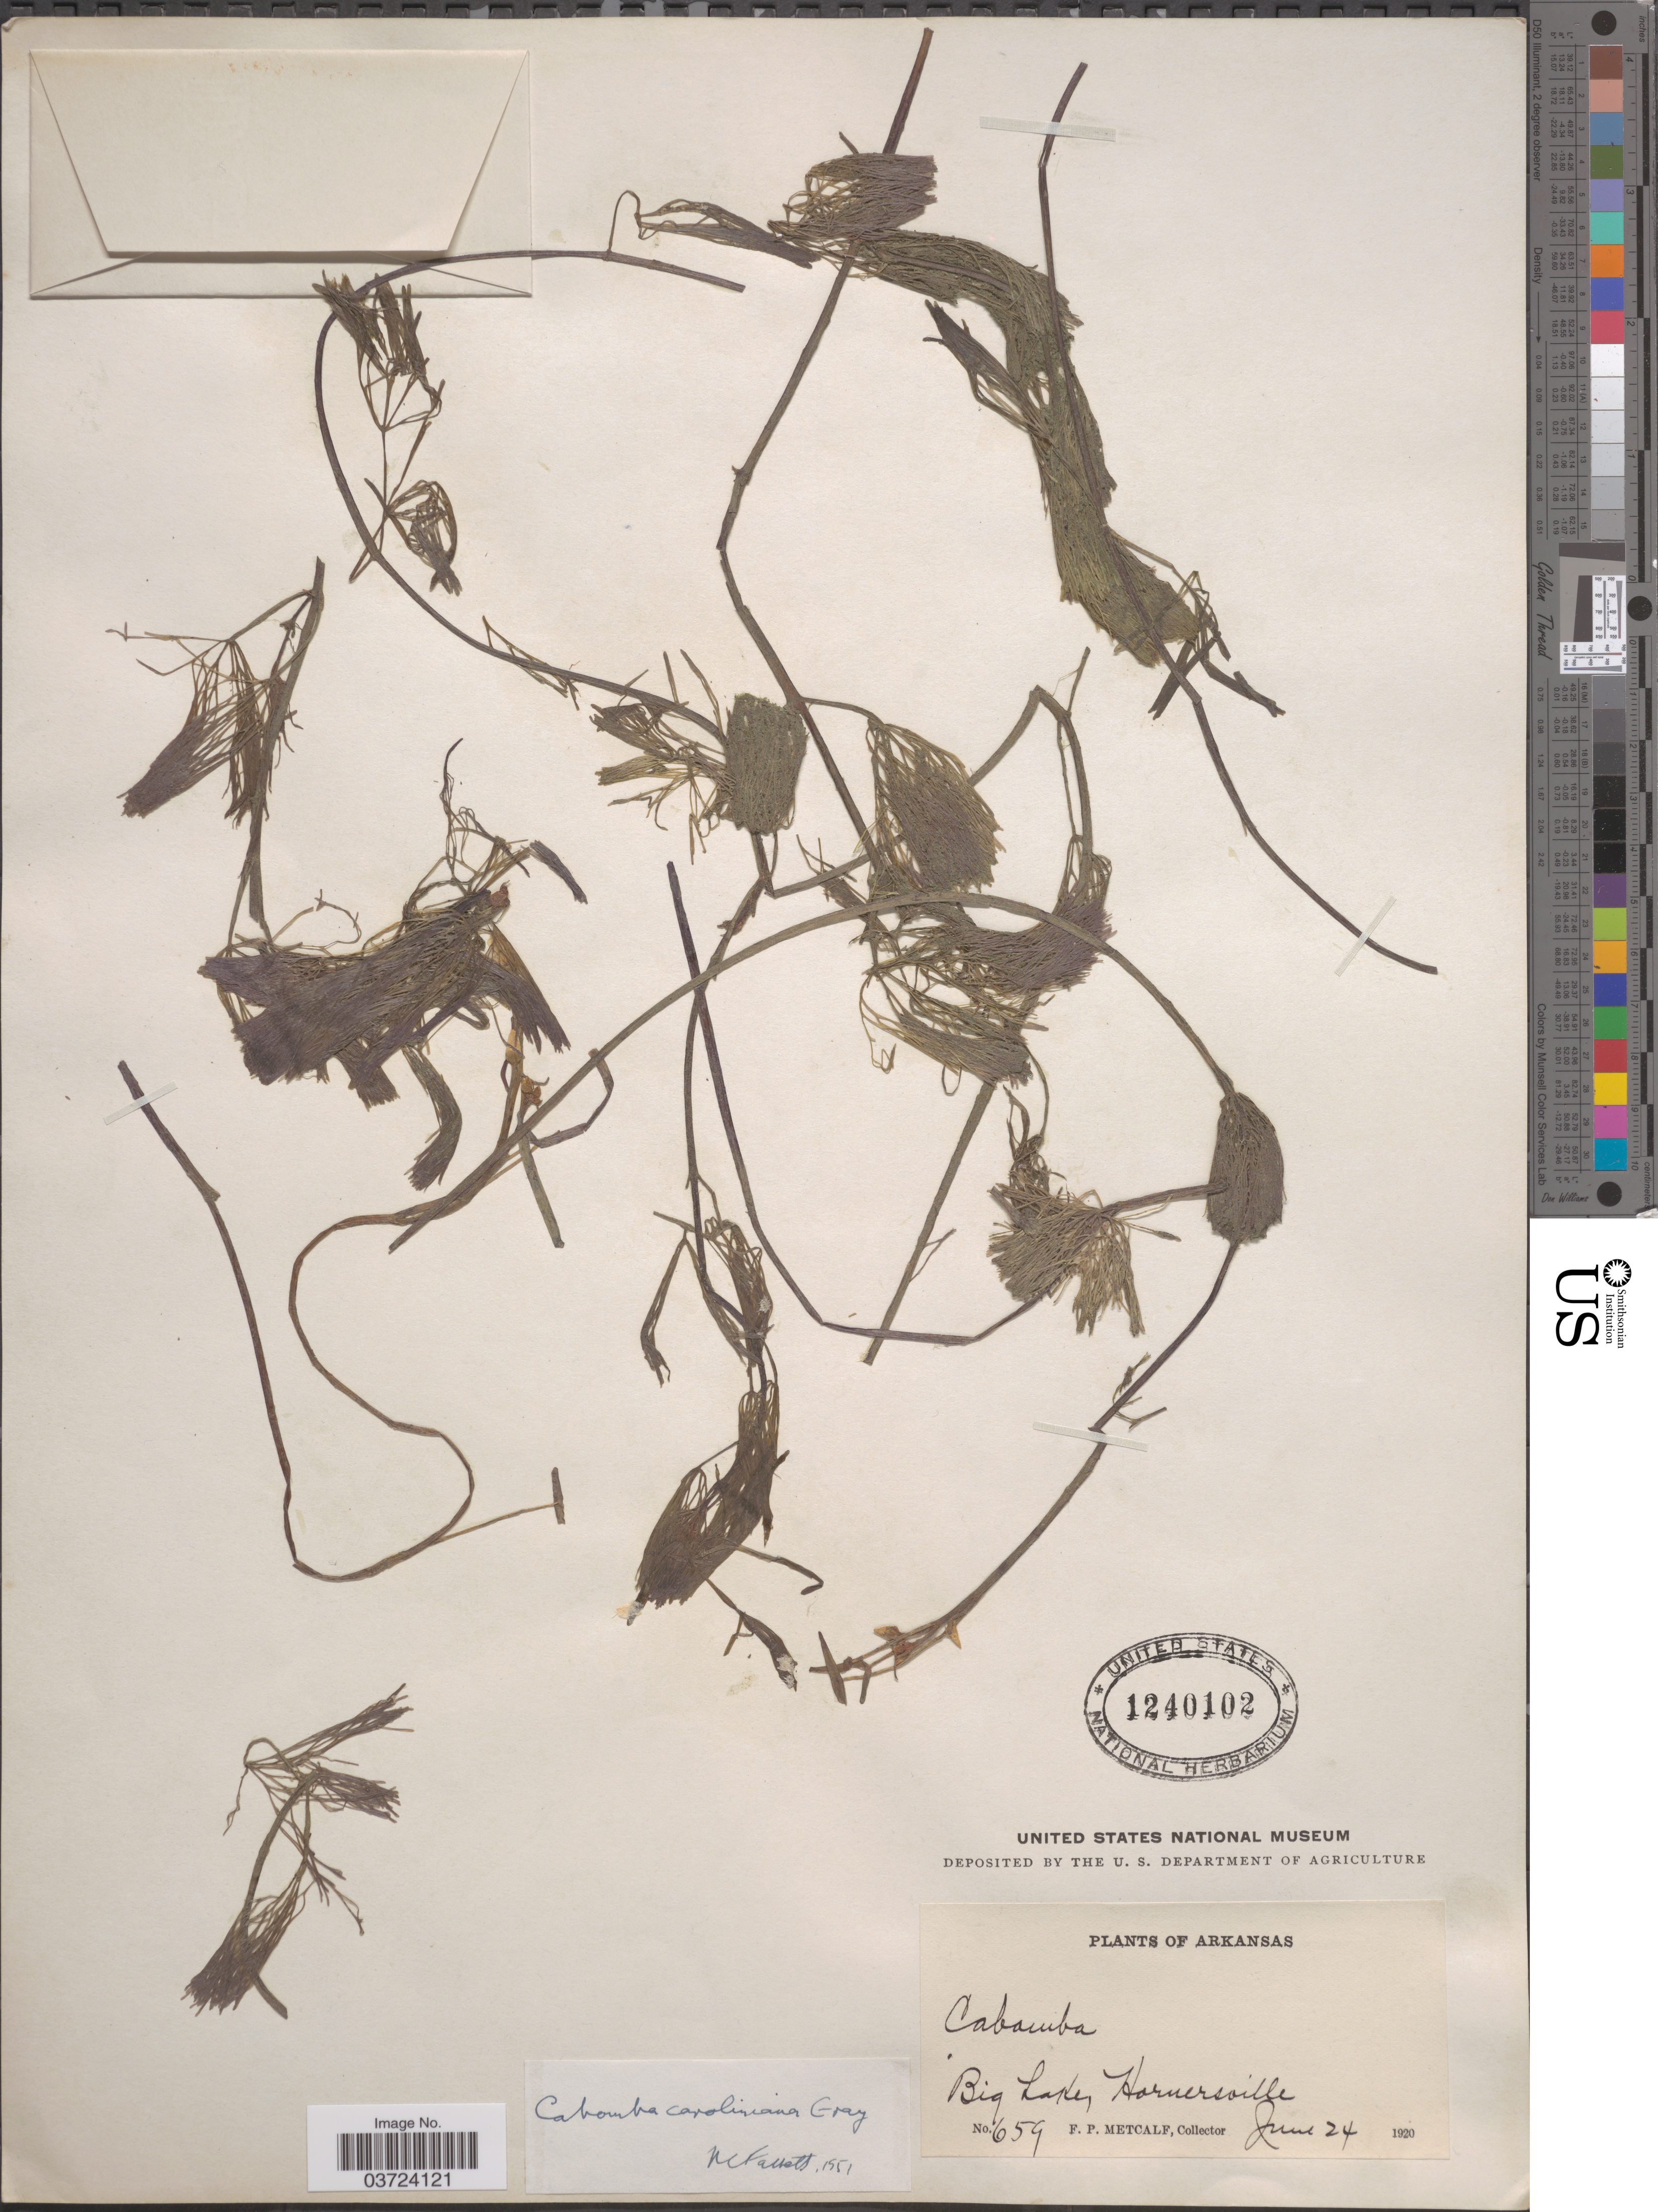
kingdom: Plantae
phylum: Tracheophyta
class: Magnoliopsida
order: Nymphaeales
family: Cabombaceae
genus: Cabomba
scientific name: Cabomba caroliniana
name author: A. Gray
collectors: F. Metcalf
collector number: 659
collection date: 1920-06-24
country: United States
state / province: Arkansas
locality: Big Lake, Hornersville.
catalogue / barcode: US 1240102